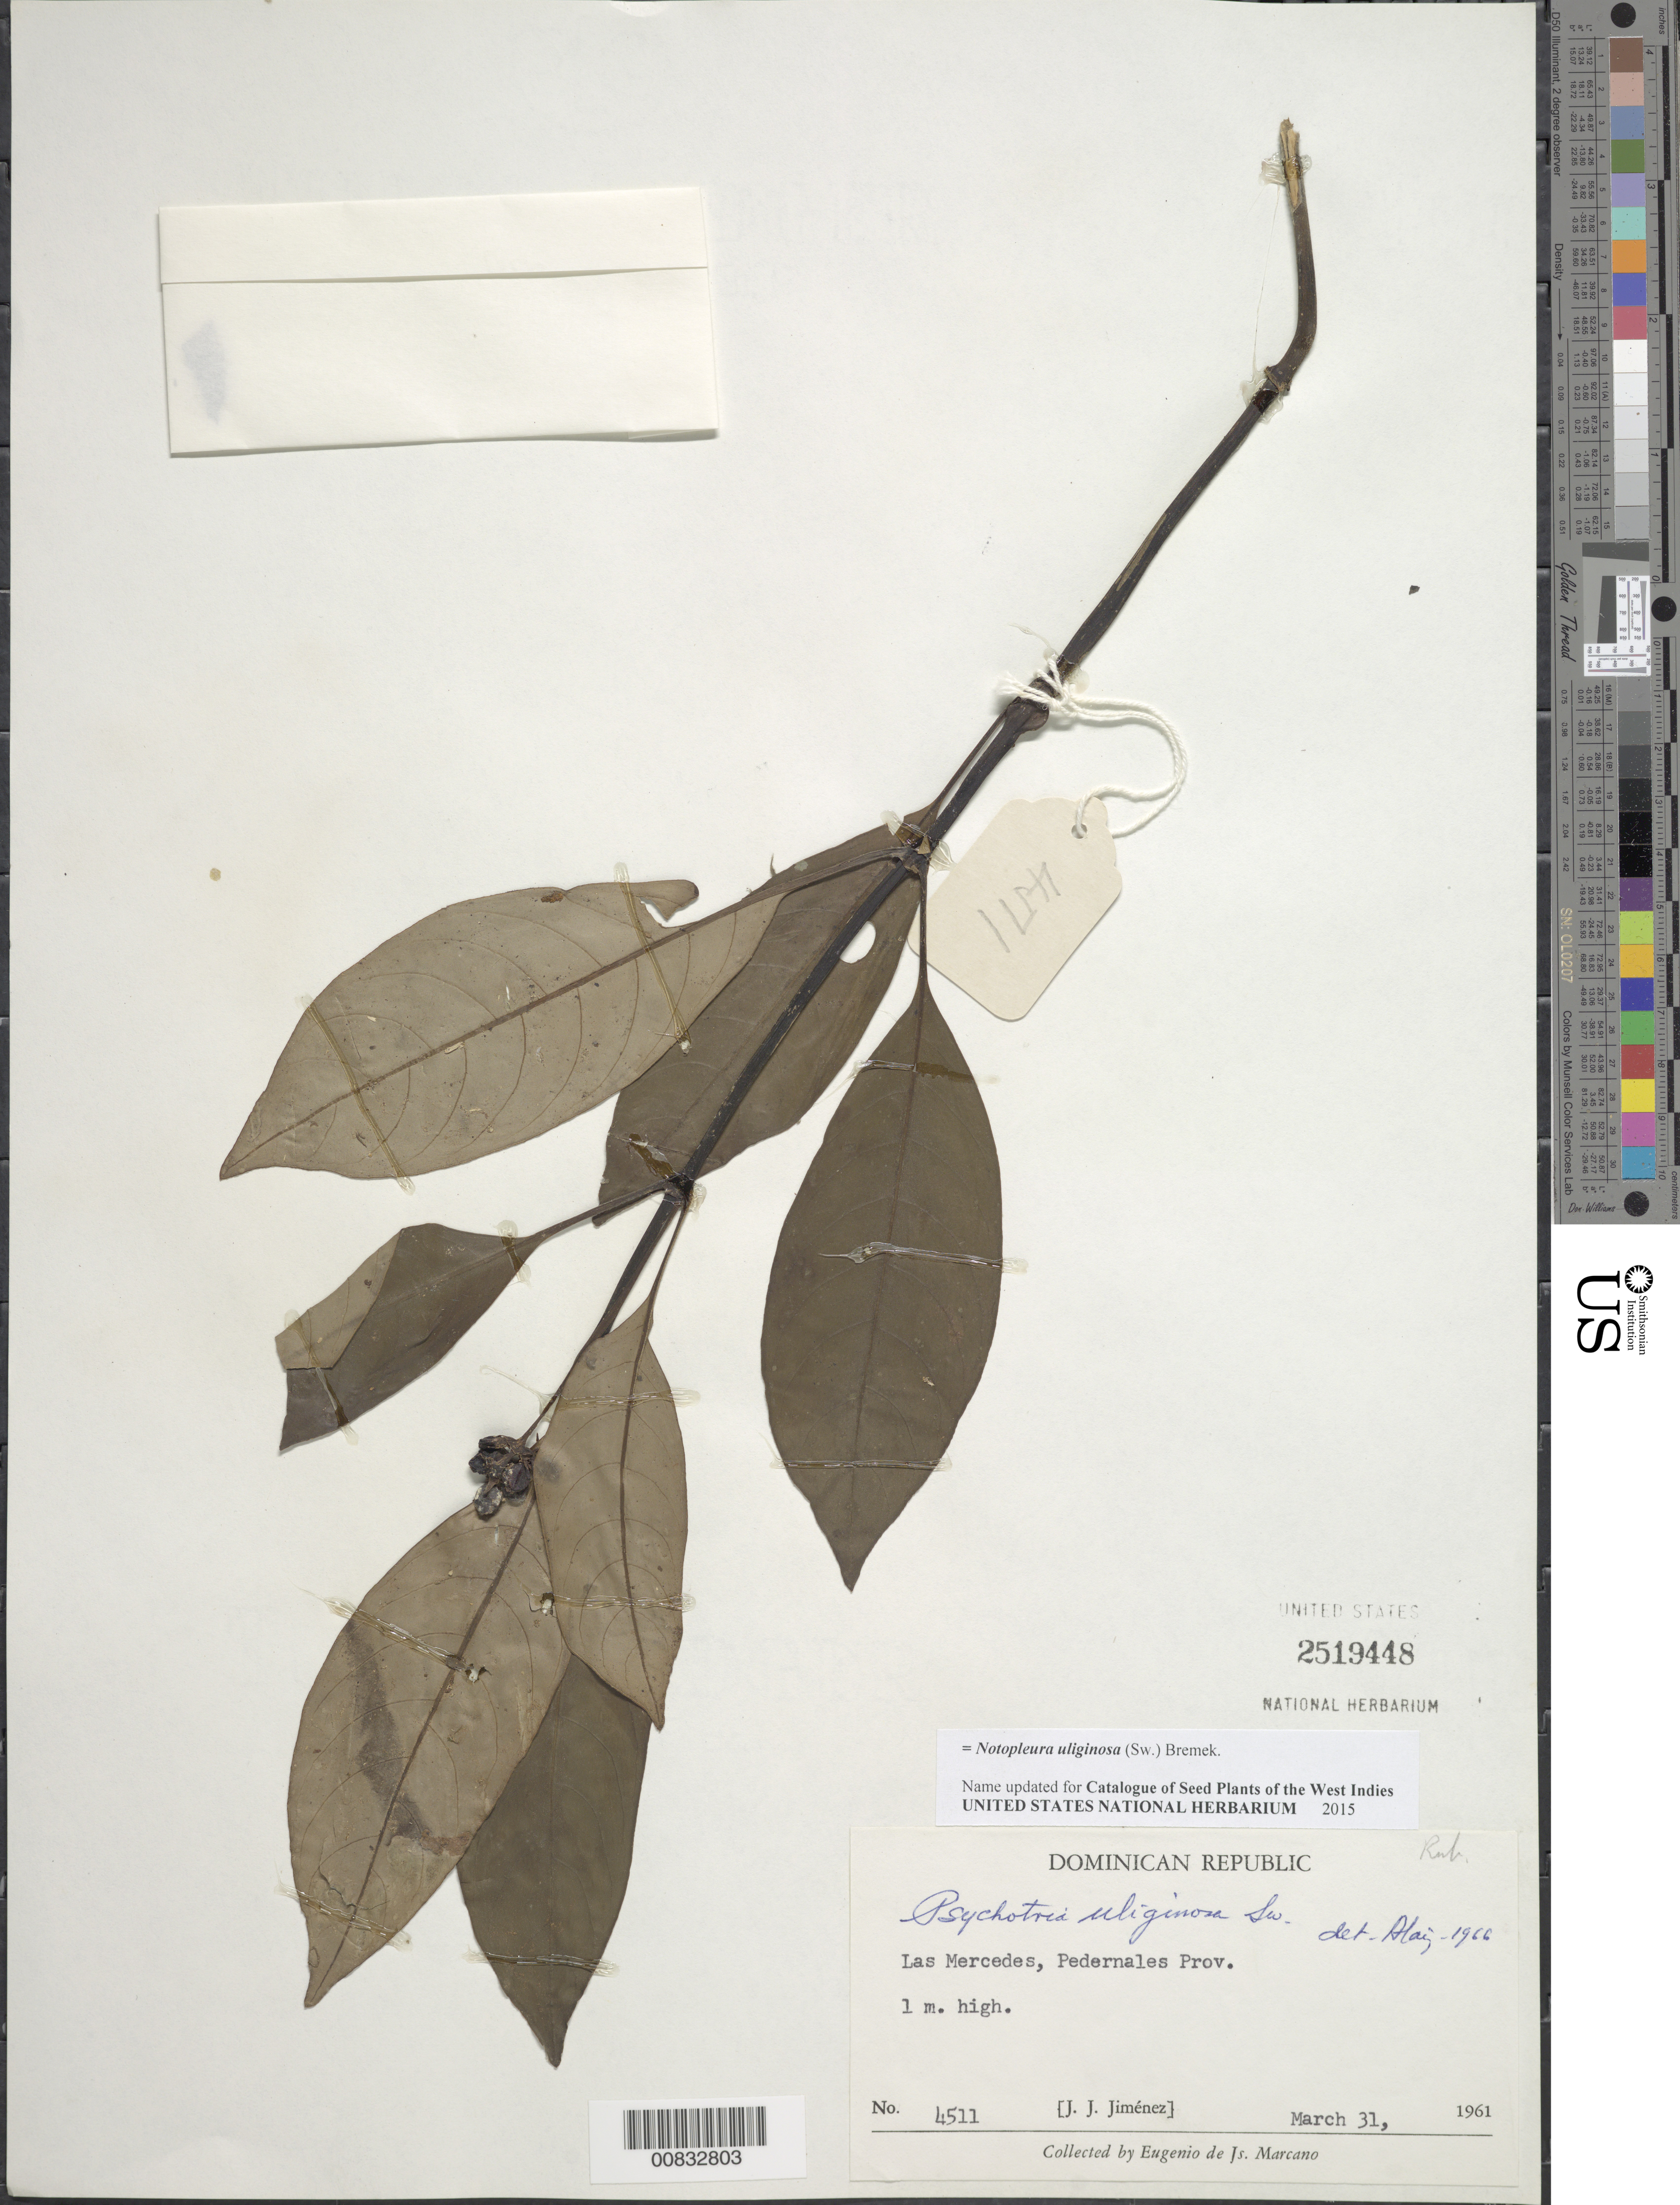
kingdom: Plantae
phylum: Tracheophyta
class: Magnoliopsida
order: Gentianales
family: Rubiaceae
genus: Notopleura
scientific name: Notopleura uliginosa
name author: (Sw.) Bremek.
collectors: J. J. Jiménez Almonte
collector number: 4511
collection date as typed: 31 Mar 1961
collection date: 1961-03-31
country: Dominican Republic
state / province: Pedernales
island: Hispaniola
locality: Las Mercedes, Pedernales River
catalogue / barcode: US 2519448